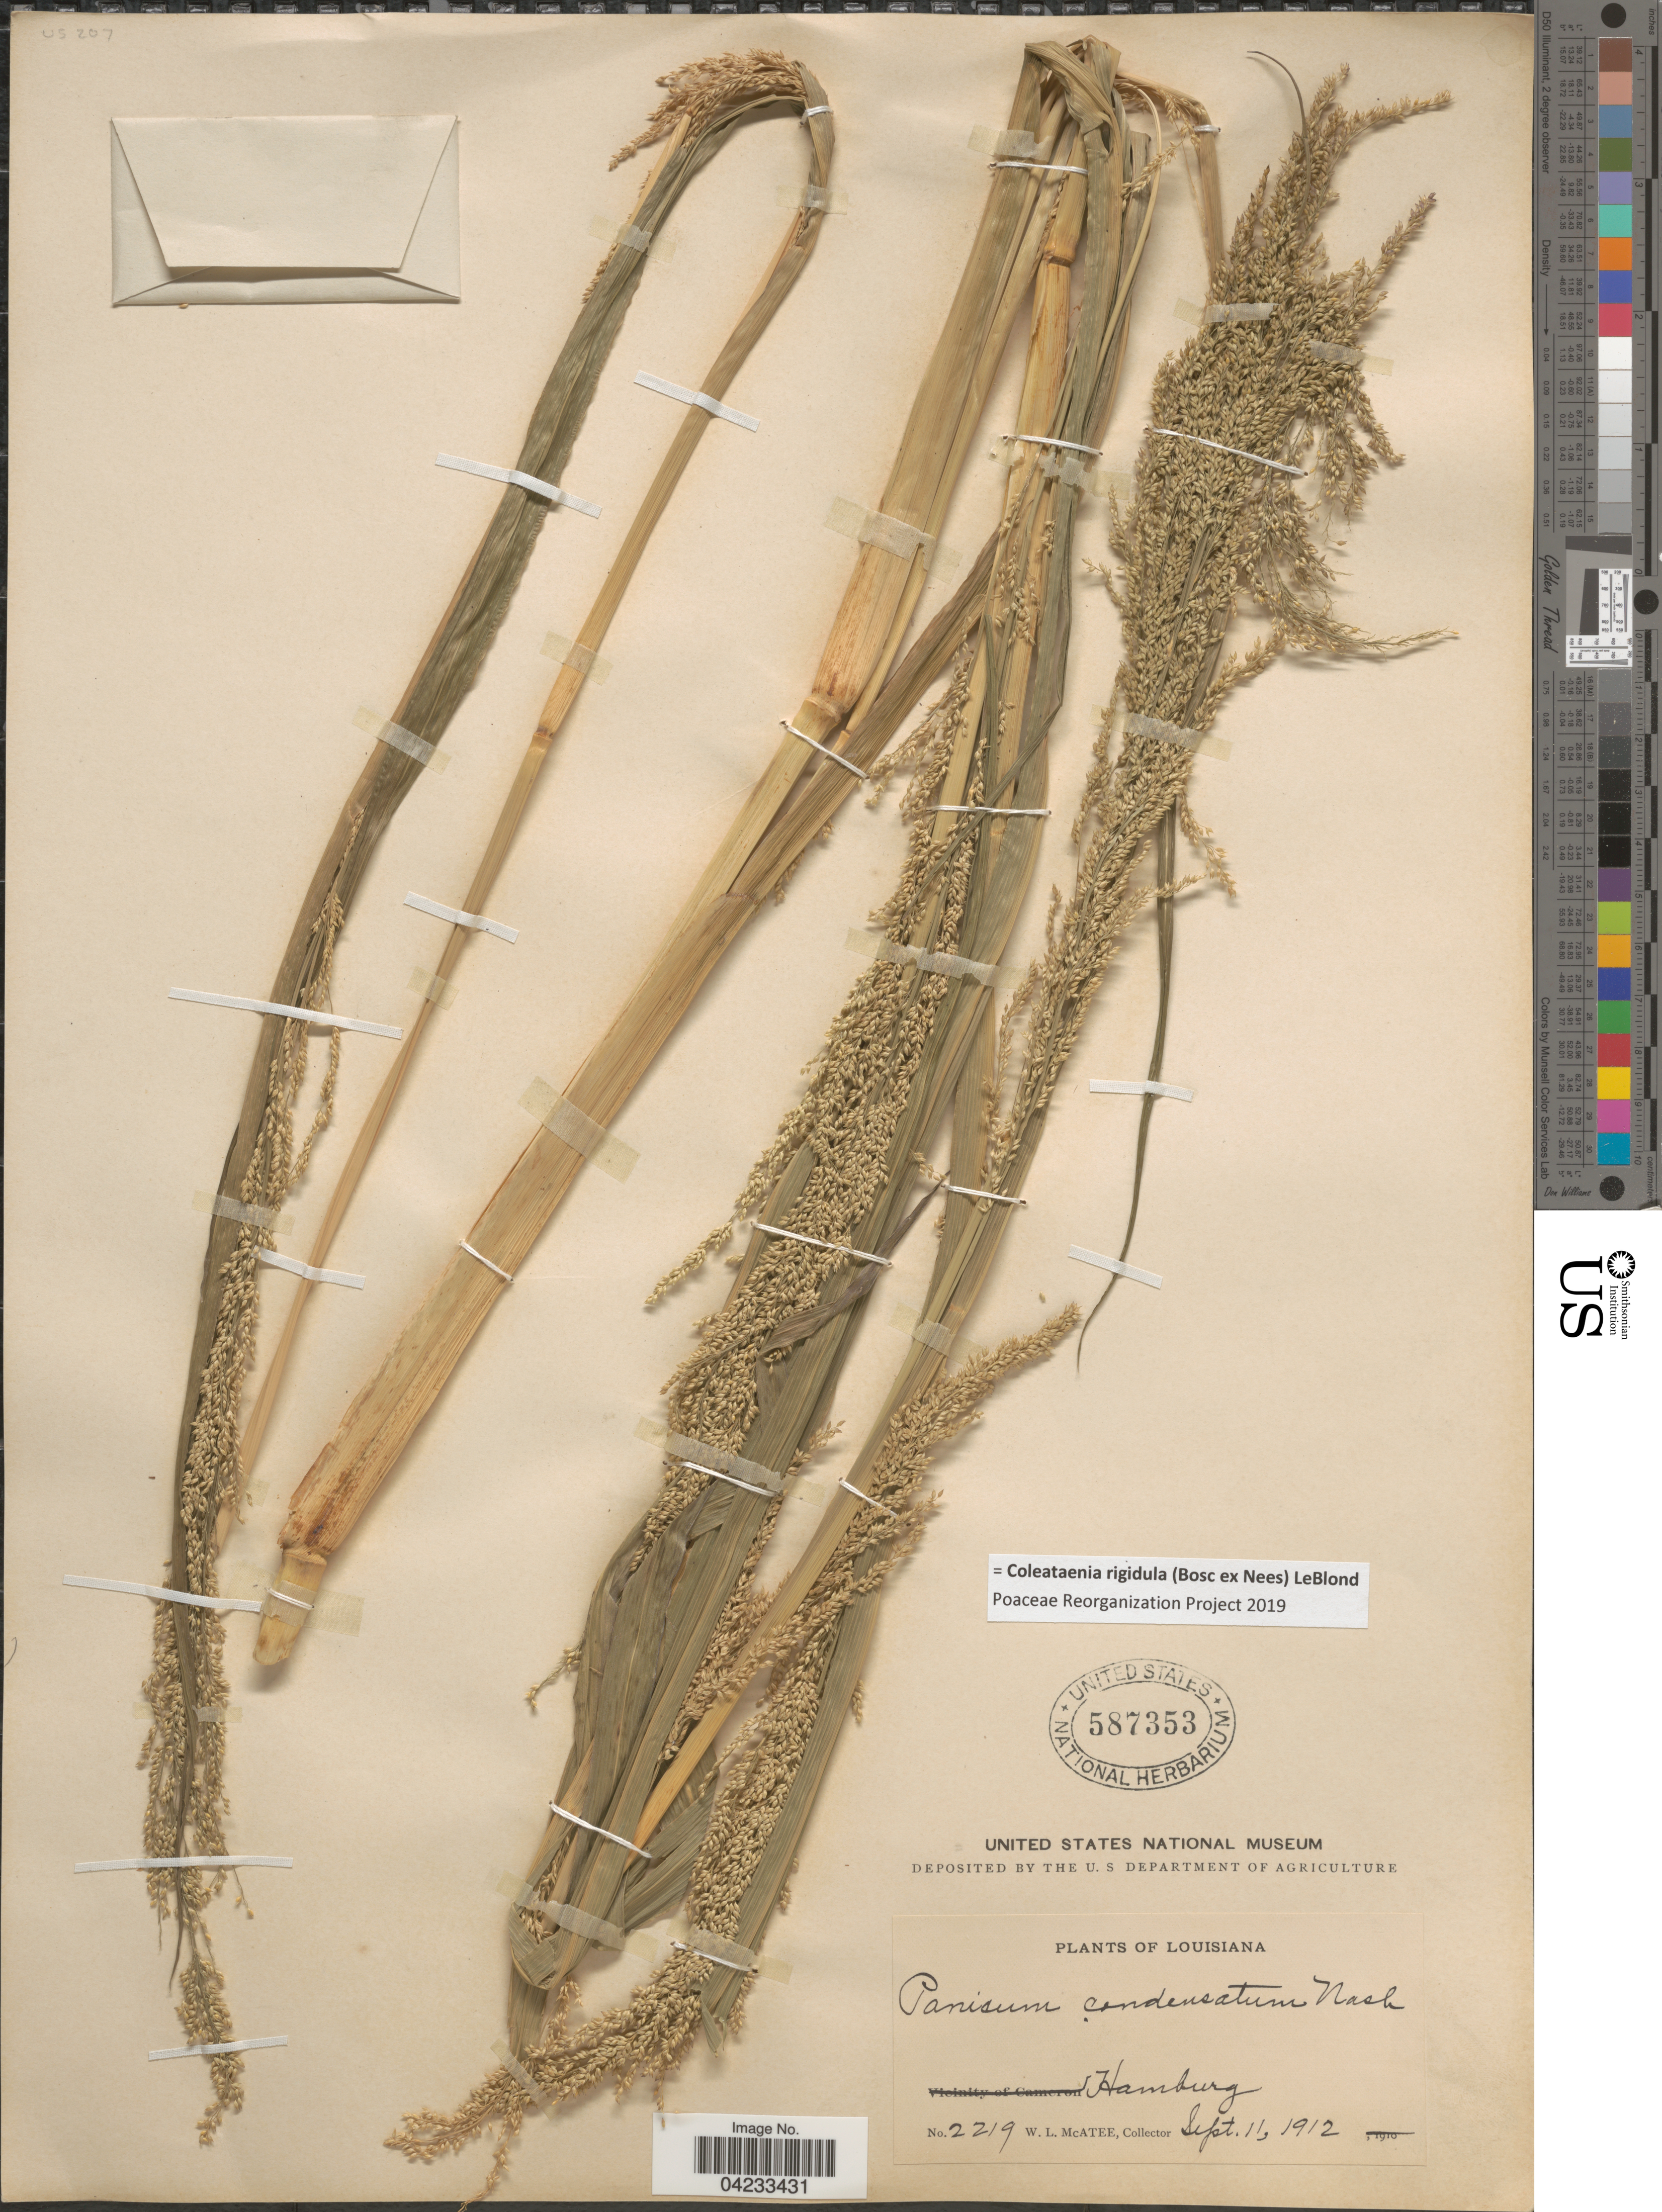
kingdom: Plantae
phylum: Tracheophyta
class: Liliopsida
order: Poales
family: Poaceae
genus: Coleataenia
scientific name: Coleataenia rigidula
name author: (Bosc ex Nees) LeBlond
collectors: W. McAtee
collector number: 2219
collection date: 1912-09-11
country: United States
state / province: Louisiana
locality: Hamburg.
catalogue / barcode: US 587353